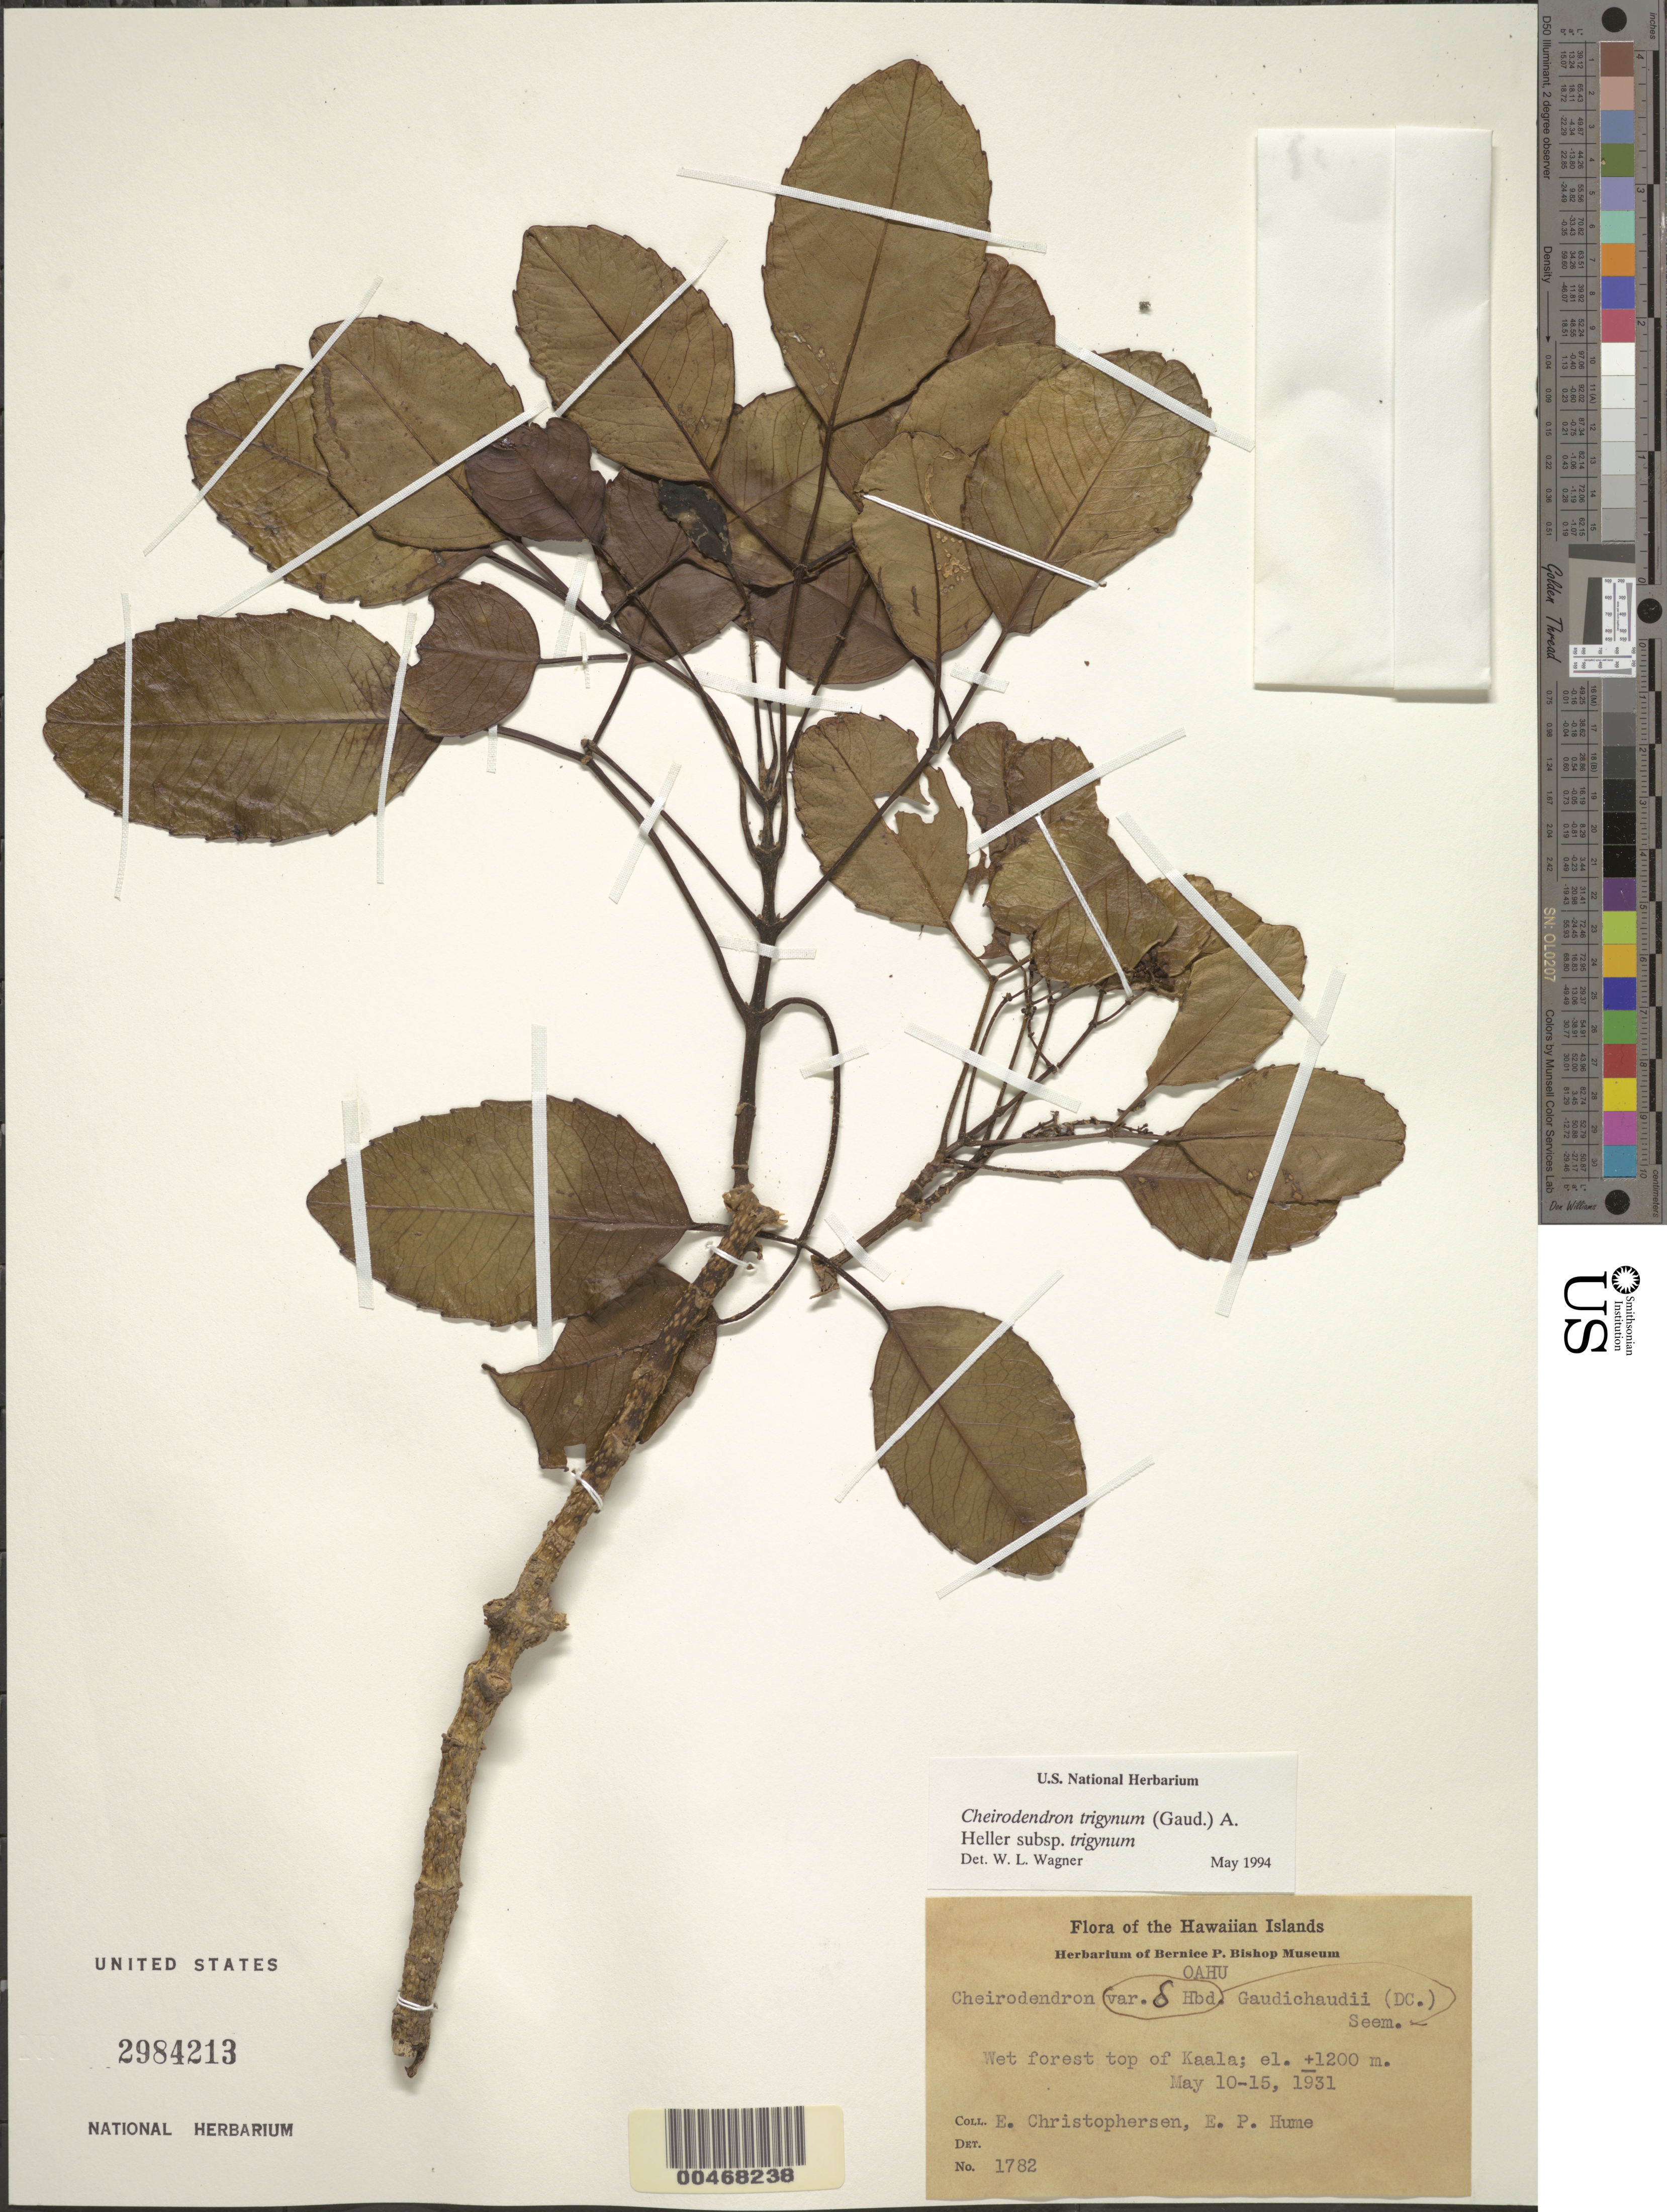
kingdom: Plantae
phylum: Tracheophyta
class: Magnoliopsida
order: Apiales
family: Araliaceae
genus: Cheirodendron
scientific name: Cheirodendron trigynum subsp. trigynum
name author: (Gaudich.) A. Heller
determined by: Wagner, W. L., (BOT), Smithsonian Institution - National Museum of Natural History (UNITED STATES)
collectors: E. Christophersen & E. Hume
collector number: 1782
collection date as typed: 10 May 1931 to 15 May 1931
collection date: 1931-05-10/1931-05-15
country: United States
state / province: Hawaii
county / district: Hawaii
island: Hawaii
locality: Top of Kaala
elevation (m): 1200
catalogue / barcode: US 2984213